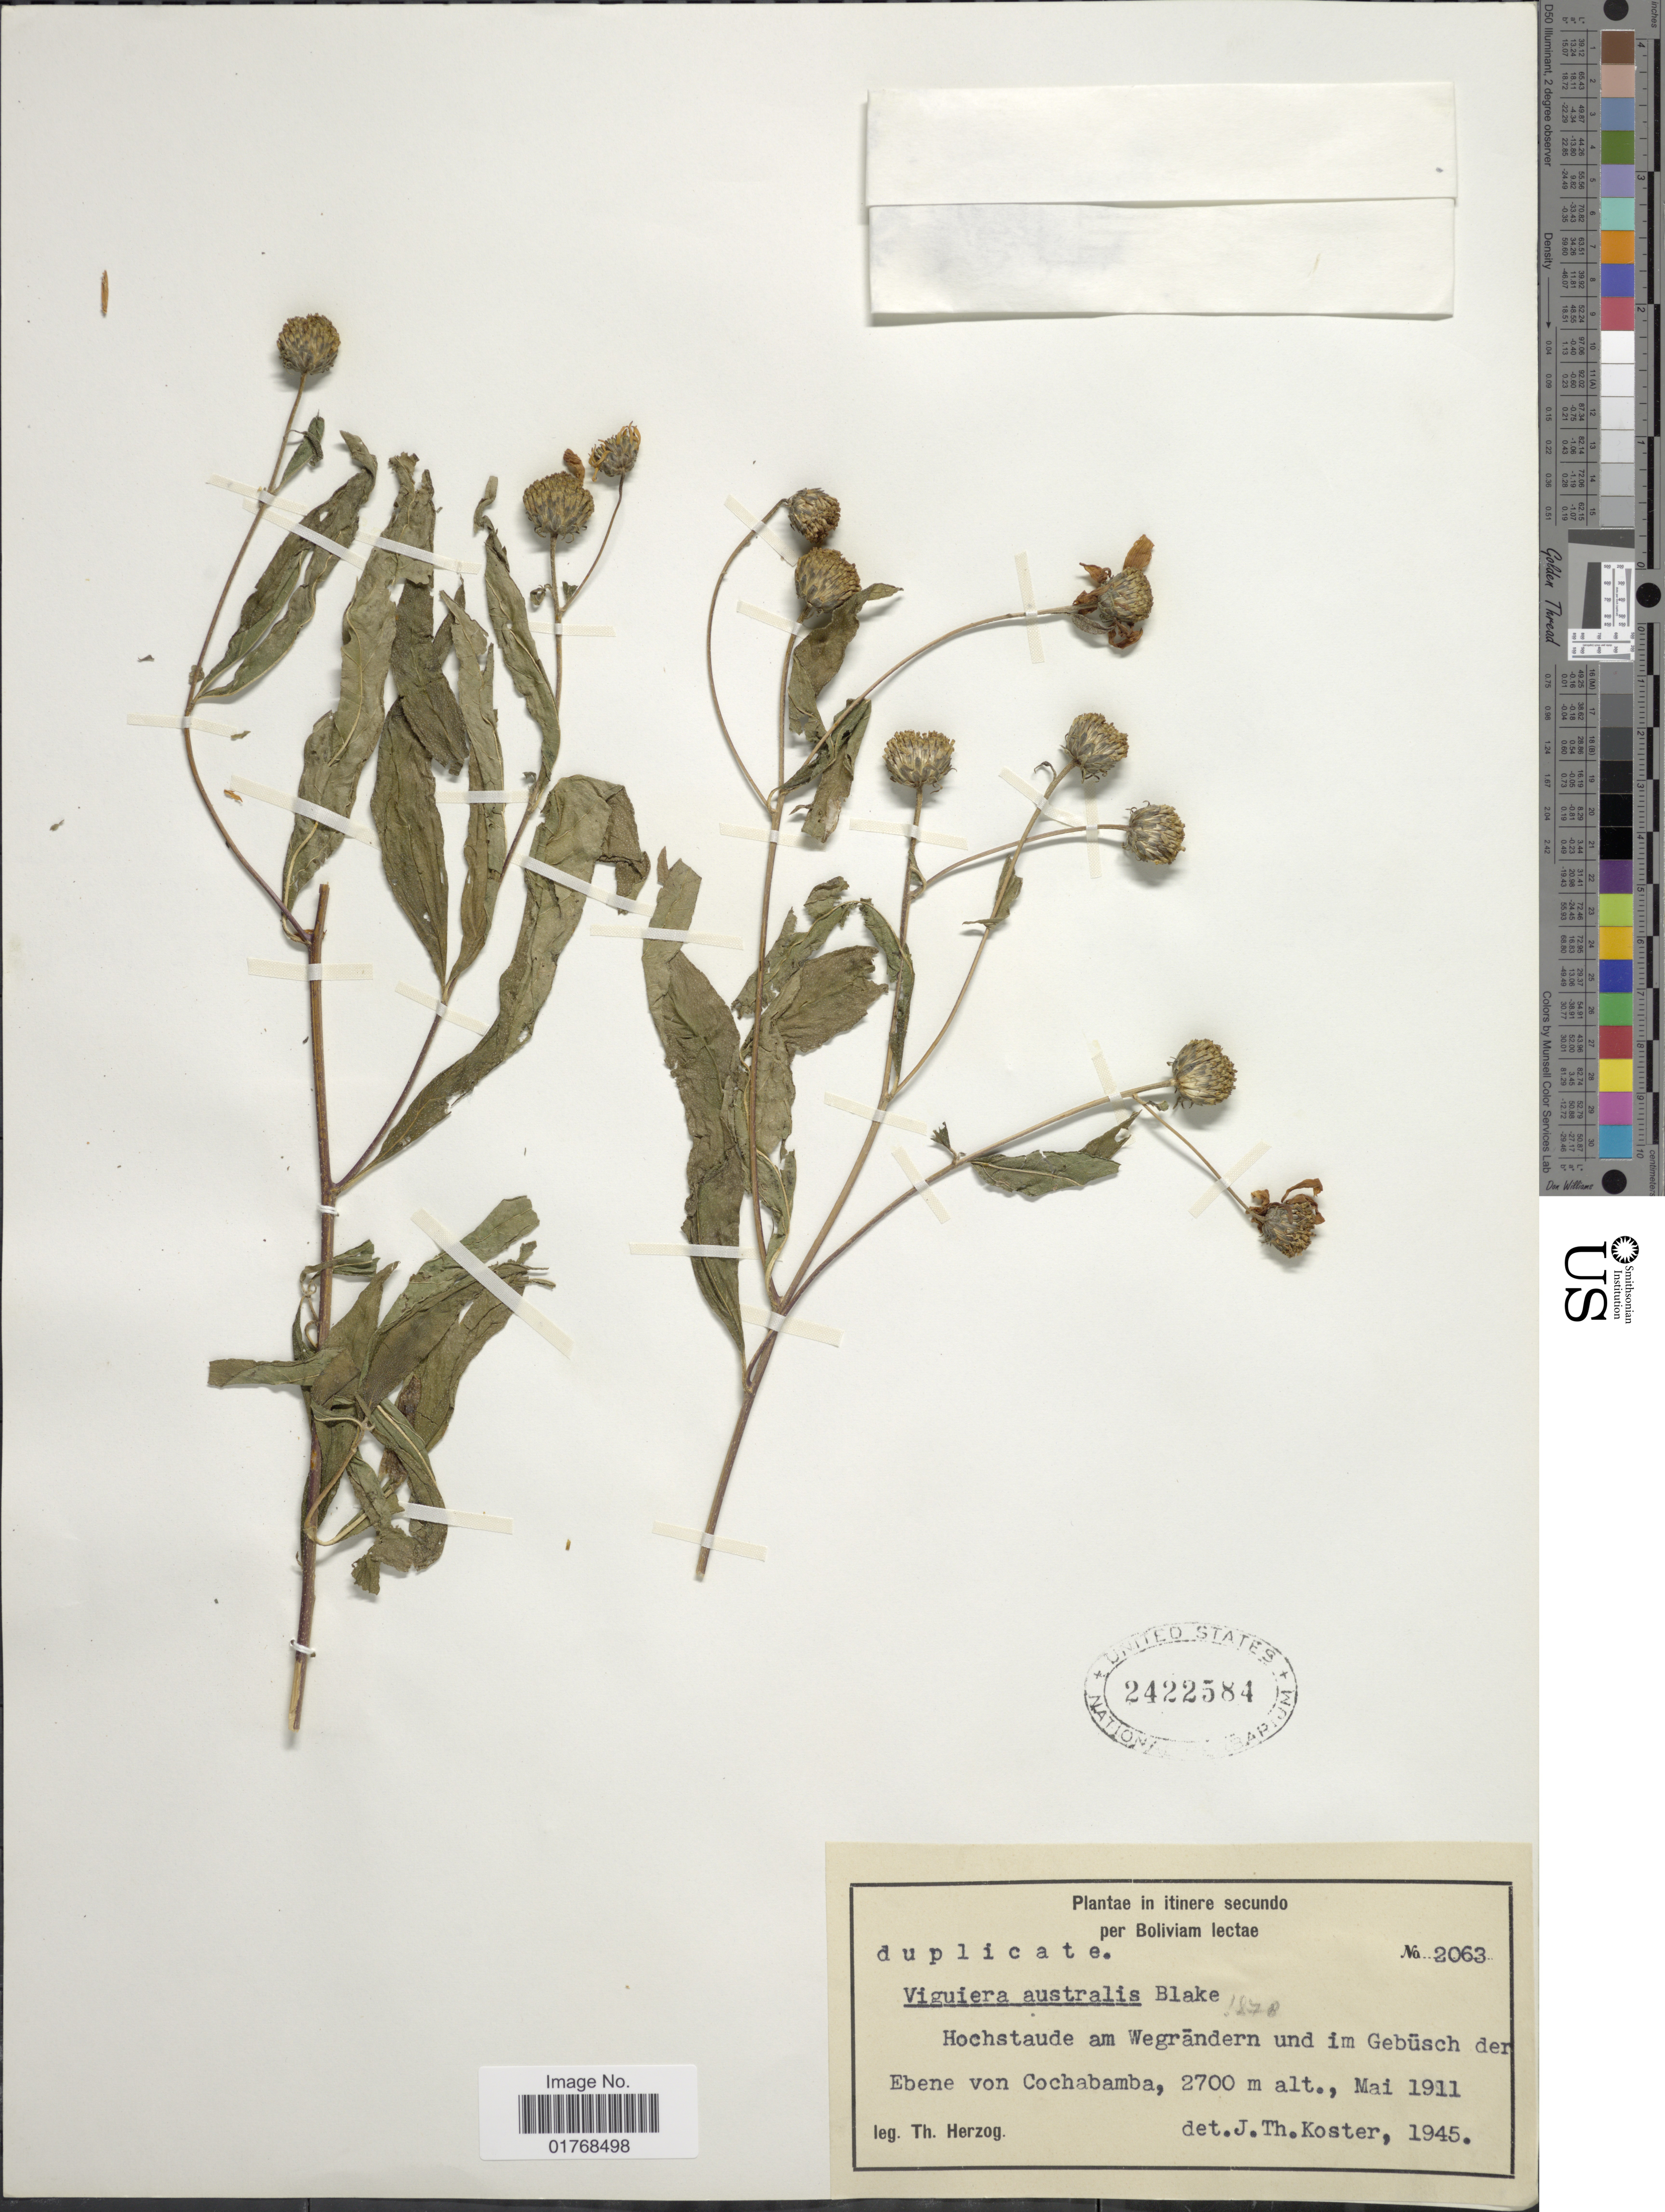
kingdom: Plantae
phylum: Tracheophyta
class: Magnoliopsida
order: Asterales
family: Asteraceae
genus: Viguiera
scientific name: Viguiera australis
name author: Blake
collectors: T. K. J. Herzog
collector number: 2063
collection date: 1911-05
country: Bolivia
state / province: Cochabamba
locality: In itinere secundo per Boliviam lectae. Hochstaude am Wegrändern und im Gebüsch der Ebene von Cochabamba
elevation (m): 2700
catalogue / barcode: US 2422584